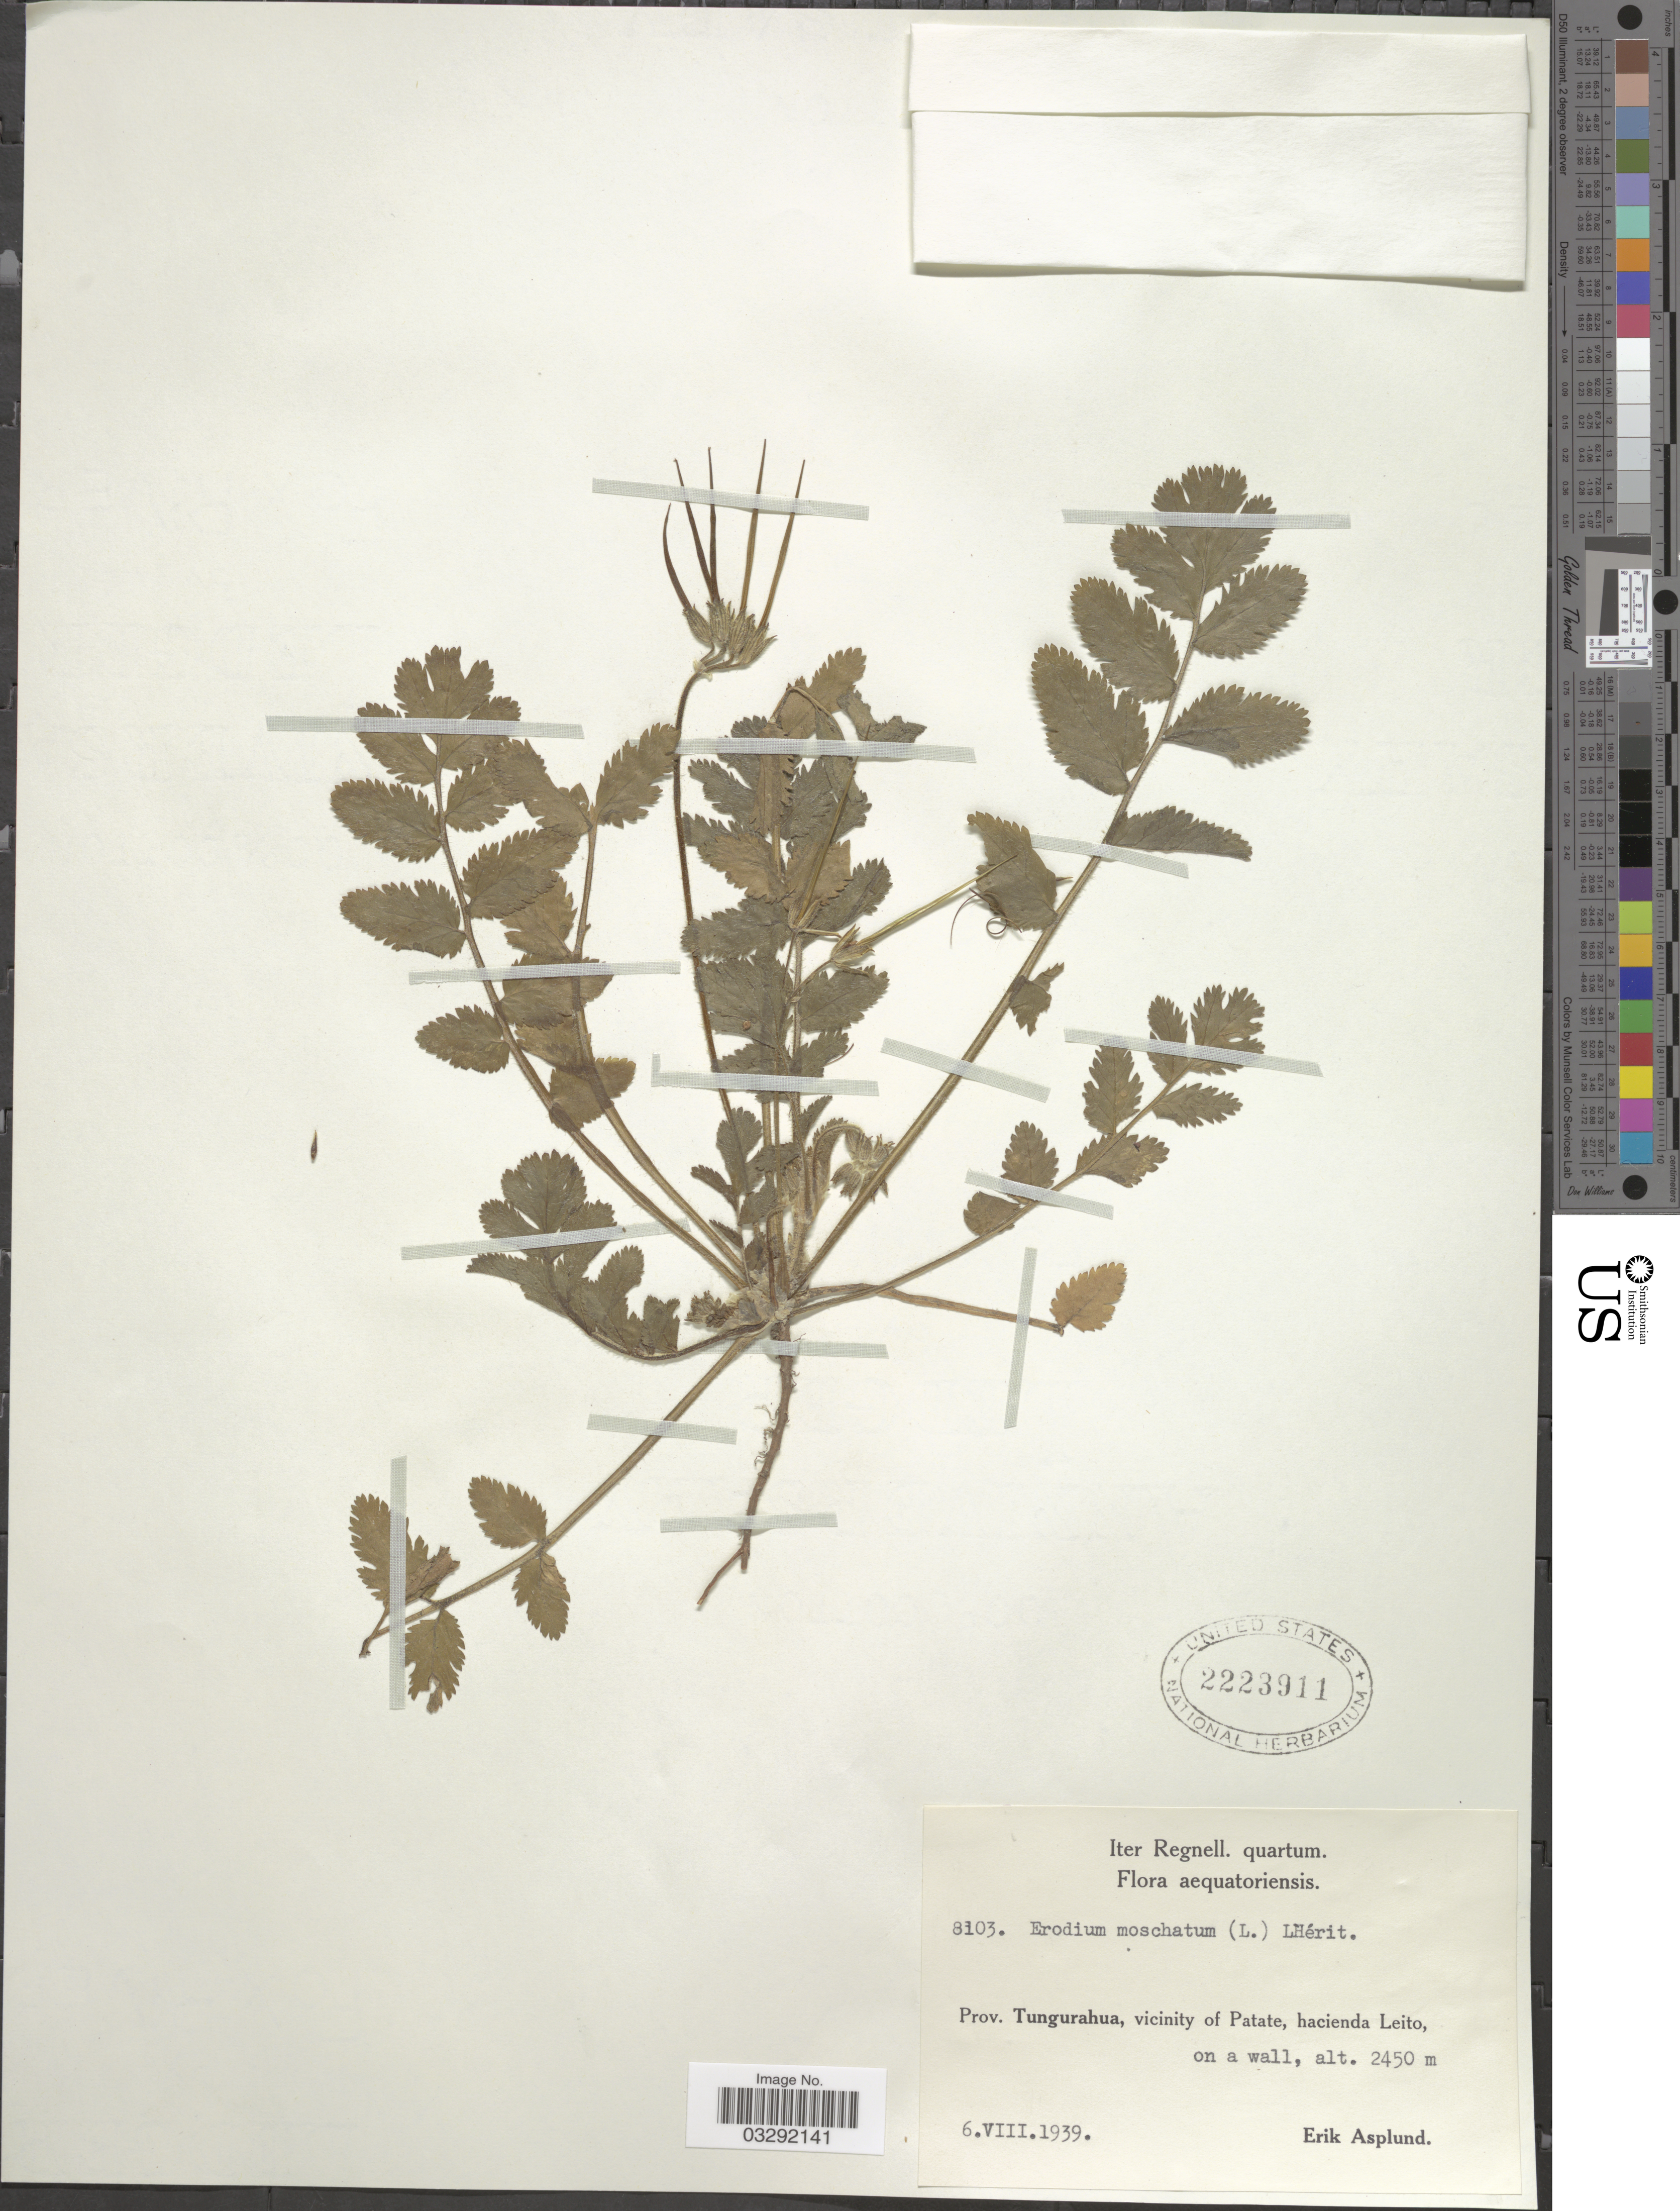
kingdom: Plantae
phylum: Tracheophyta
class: Magnoliopsida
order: Geraniales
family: Geraniaceae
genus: Erodium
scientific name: Erodium moschatum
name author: (L.) L'Hér. ex Aiton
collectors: E. Asplund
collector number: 8103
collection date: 1939-08-06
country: Ecuador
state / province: Tungurahua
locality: Vicinity of Patate, hacienda Leito.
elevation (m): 2450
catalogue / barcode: US 2223911